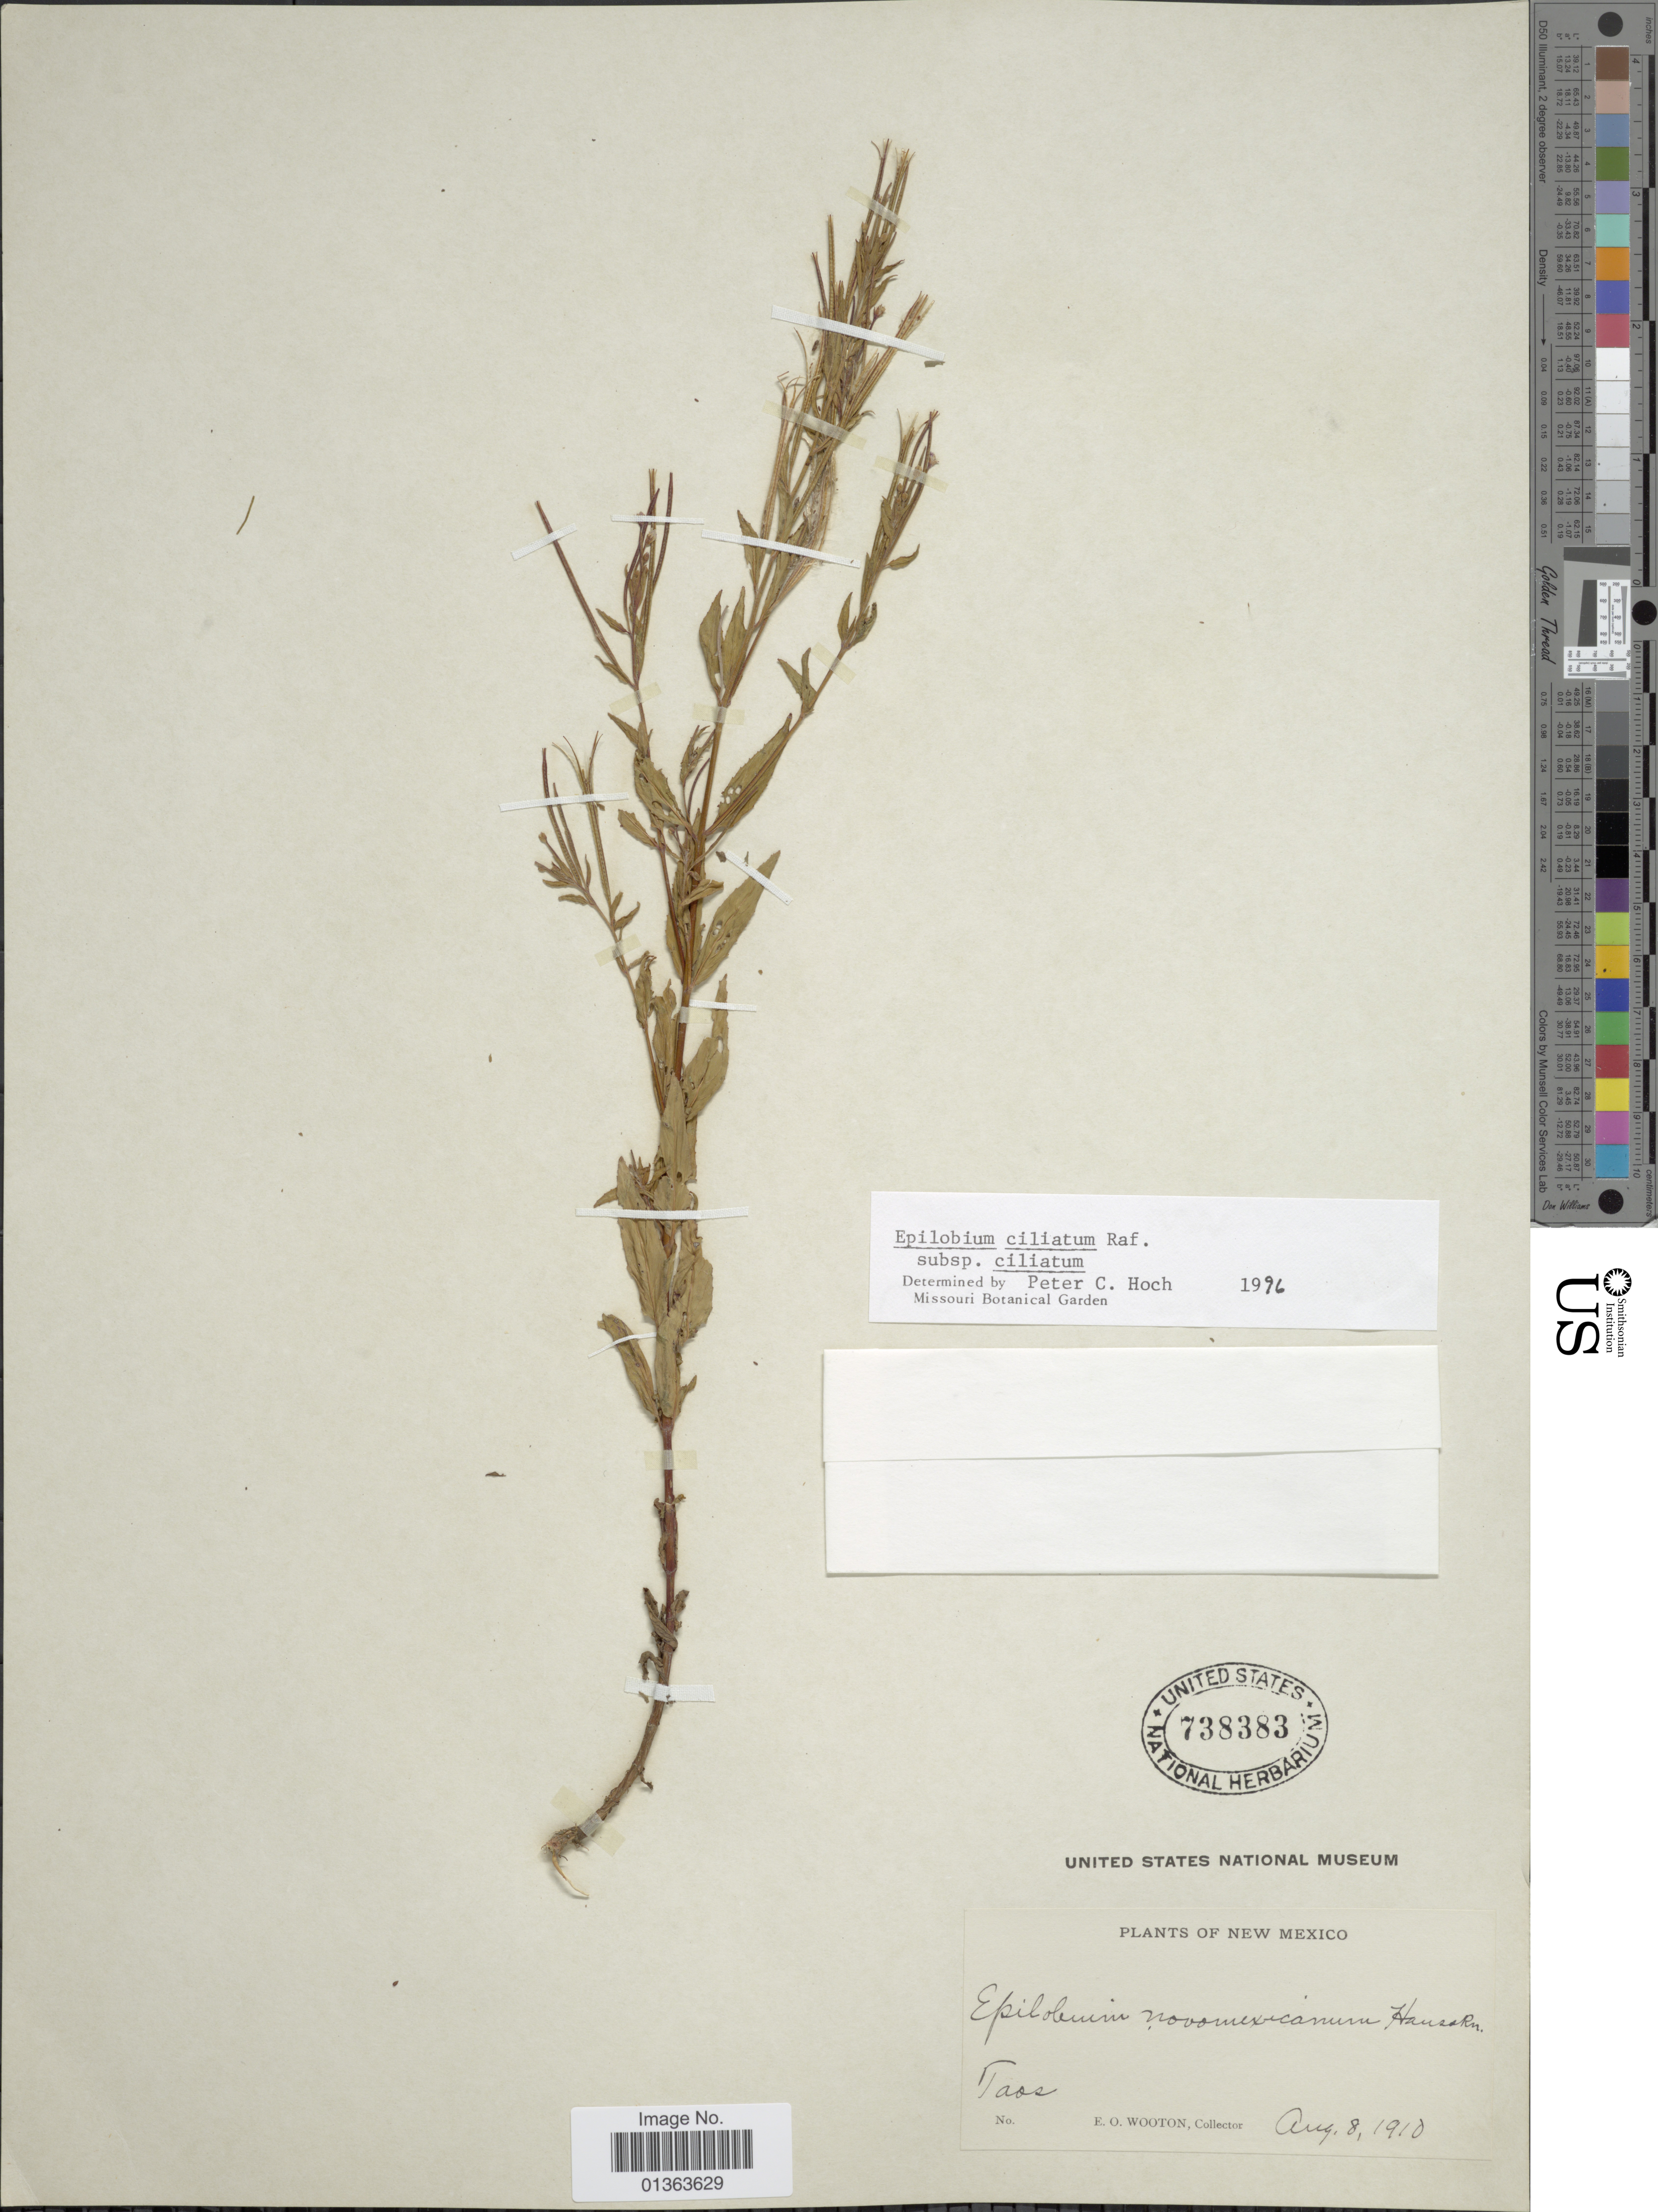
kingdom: Plantae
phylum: Tracheophyta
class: Magnoliopsida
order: Myrtales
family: Onagraceae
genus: Epilobium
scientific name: Epilobium ciliatum subsp. ciliatum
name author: Raf.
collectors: E. O. Wooton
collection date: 1910-08-08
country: United States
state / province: New Mexico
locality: Tass.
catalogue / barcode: US 738383